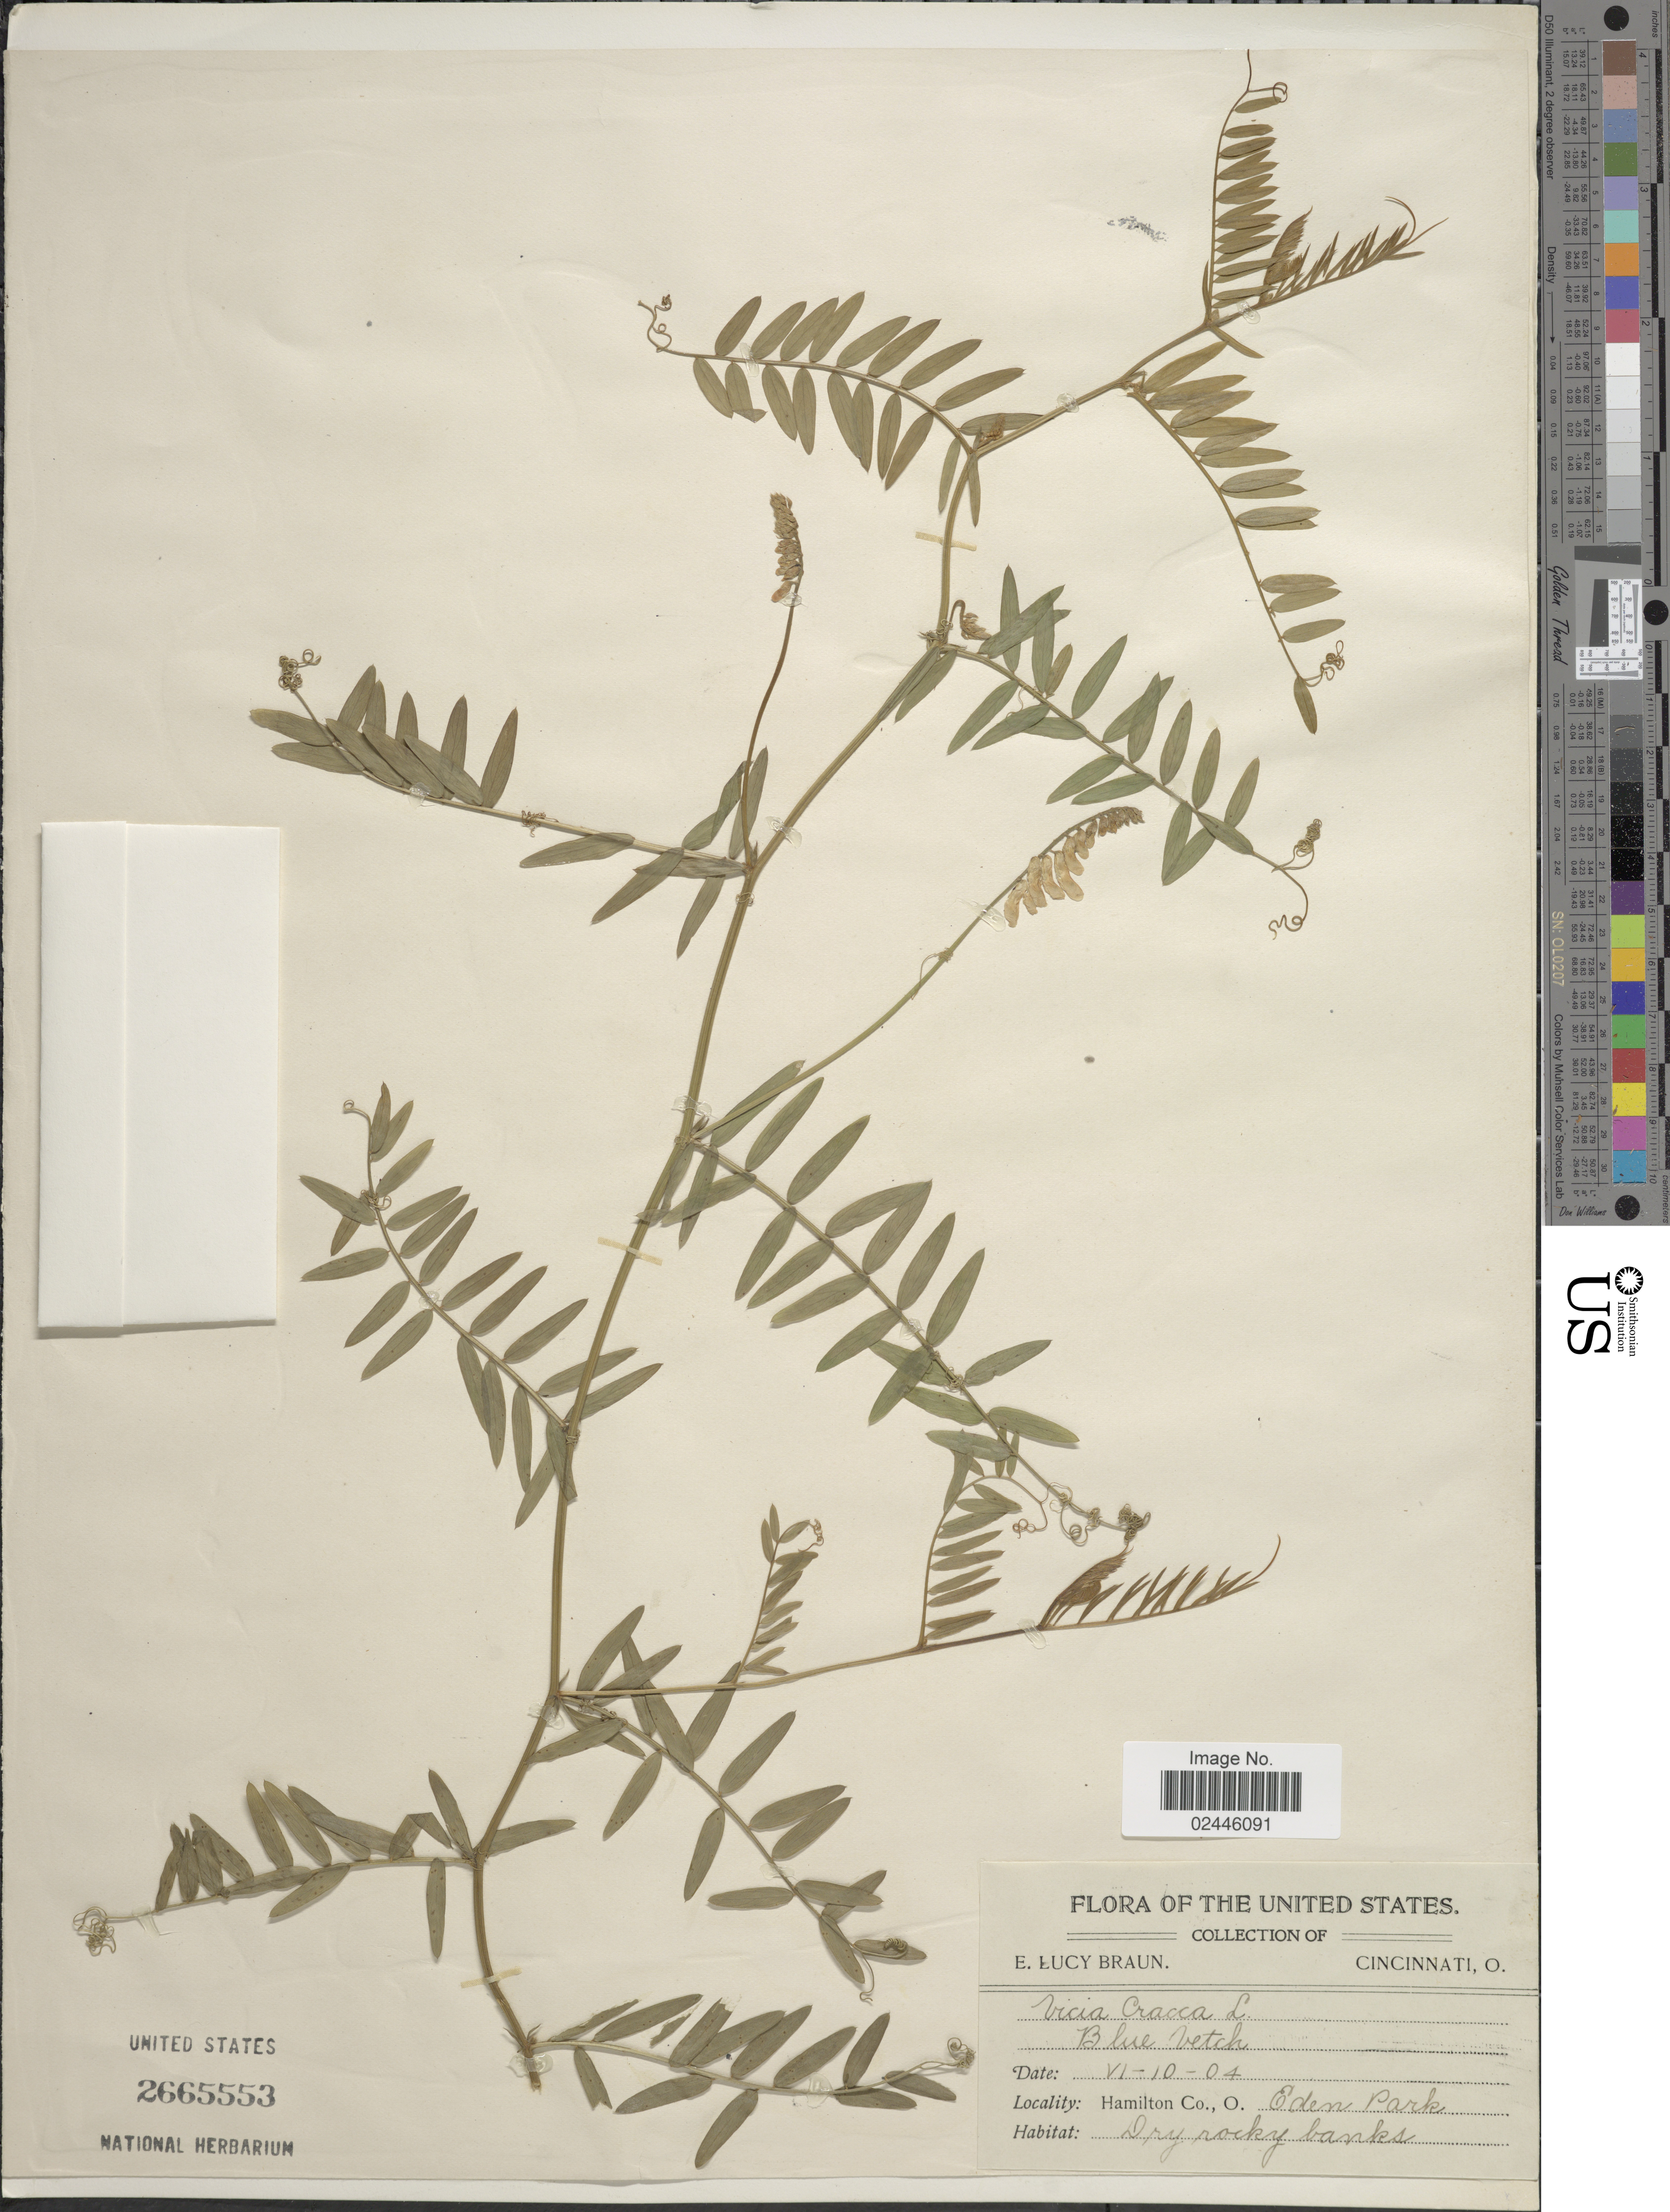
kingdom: Plantae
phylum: Tracheophyta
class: Magnoliopsida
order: Fabales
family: Fabaceae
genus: Vicia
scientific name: Vicia cracca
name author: L.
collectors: E. L. Braun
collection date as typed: Transcribed d/m/y: 10/6/4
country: United States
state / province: Ohio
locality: Hamilton Co., Eden Park, dry rocky banks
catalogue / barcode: US 265553